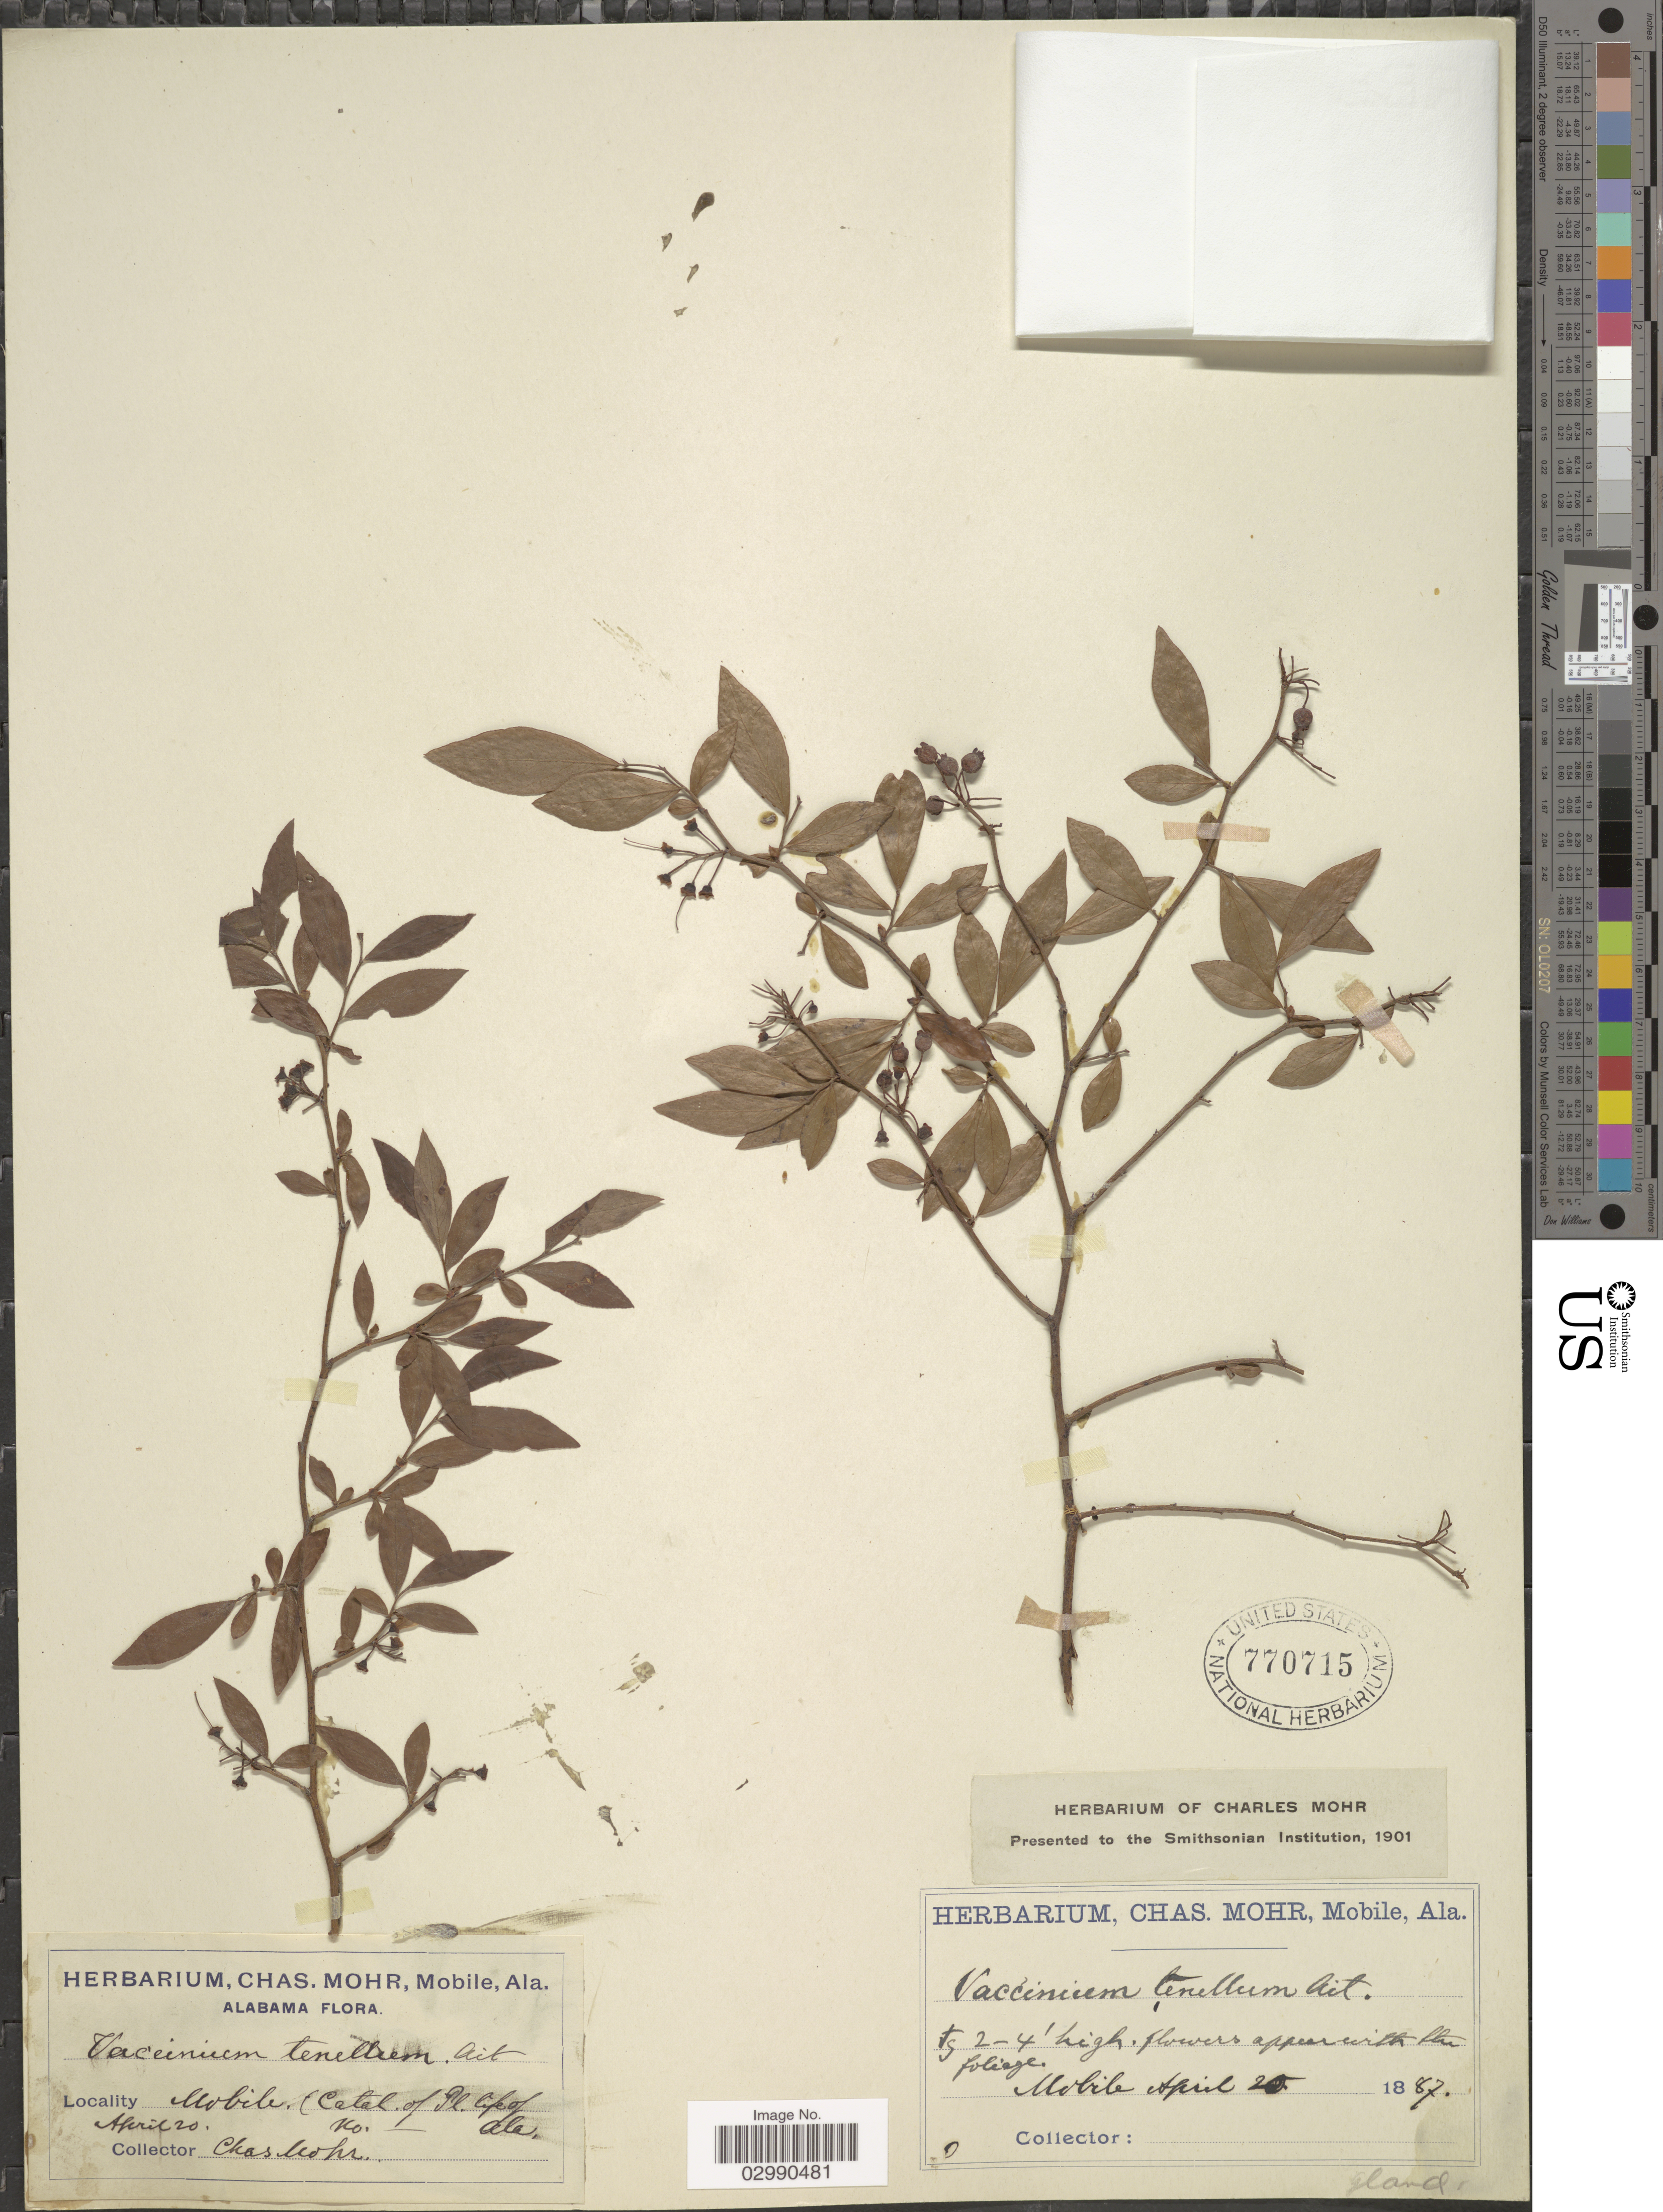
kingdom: Plantae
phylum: Tracheophyta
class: Magnoliopsida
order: Ericales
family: Ericaceae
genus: Vaccinium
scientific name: Vaccinium virgatum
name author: Aiton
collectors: Mohr, C. T. (herbarium)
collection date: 1887-04-20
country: United States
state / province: Alabama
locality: Mobile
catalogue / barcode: US 770715